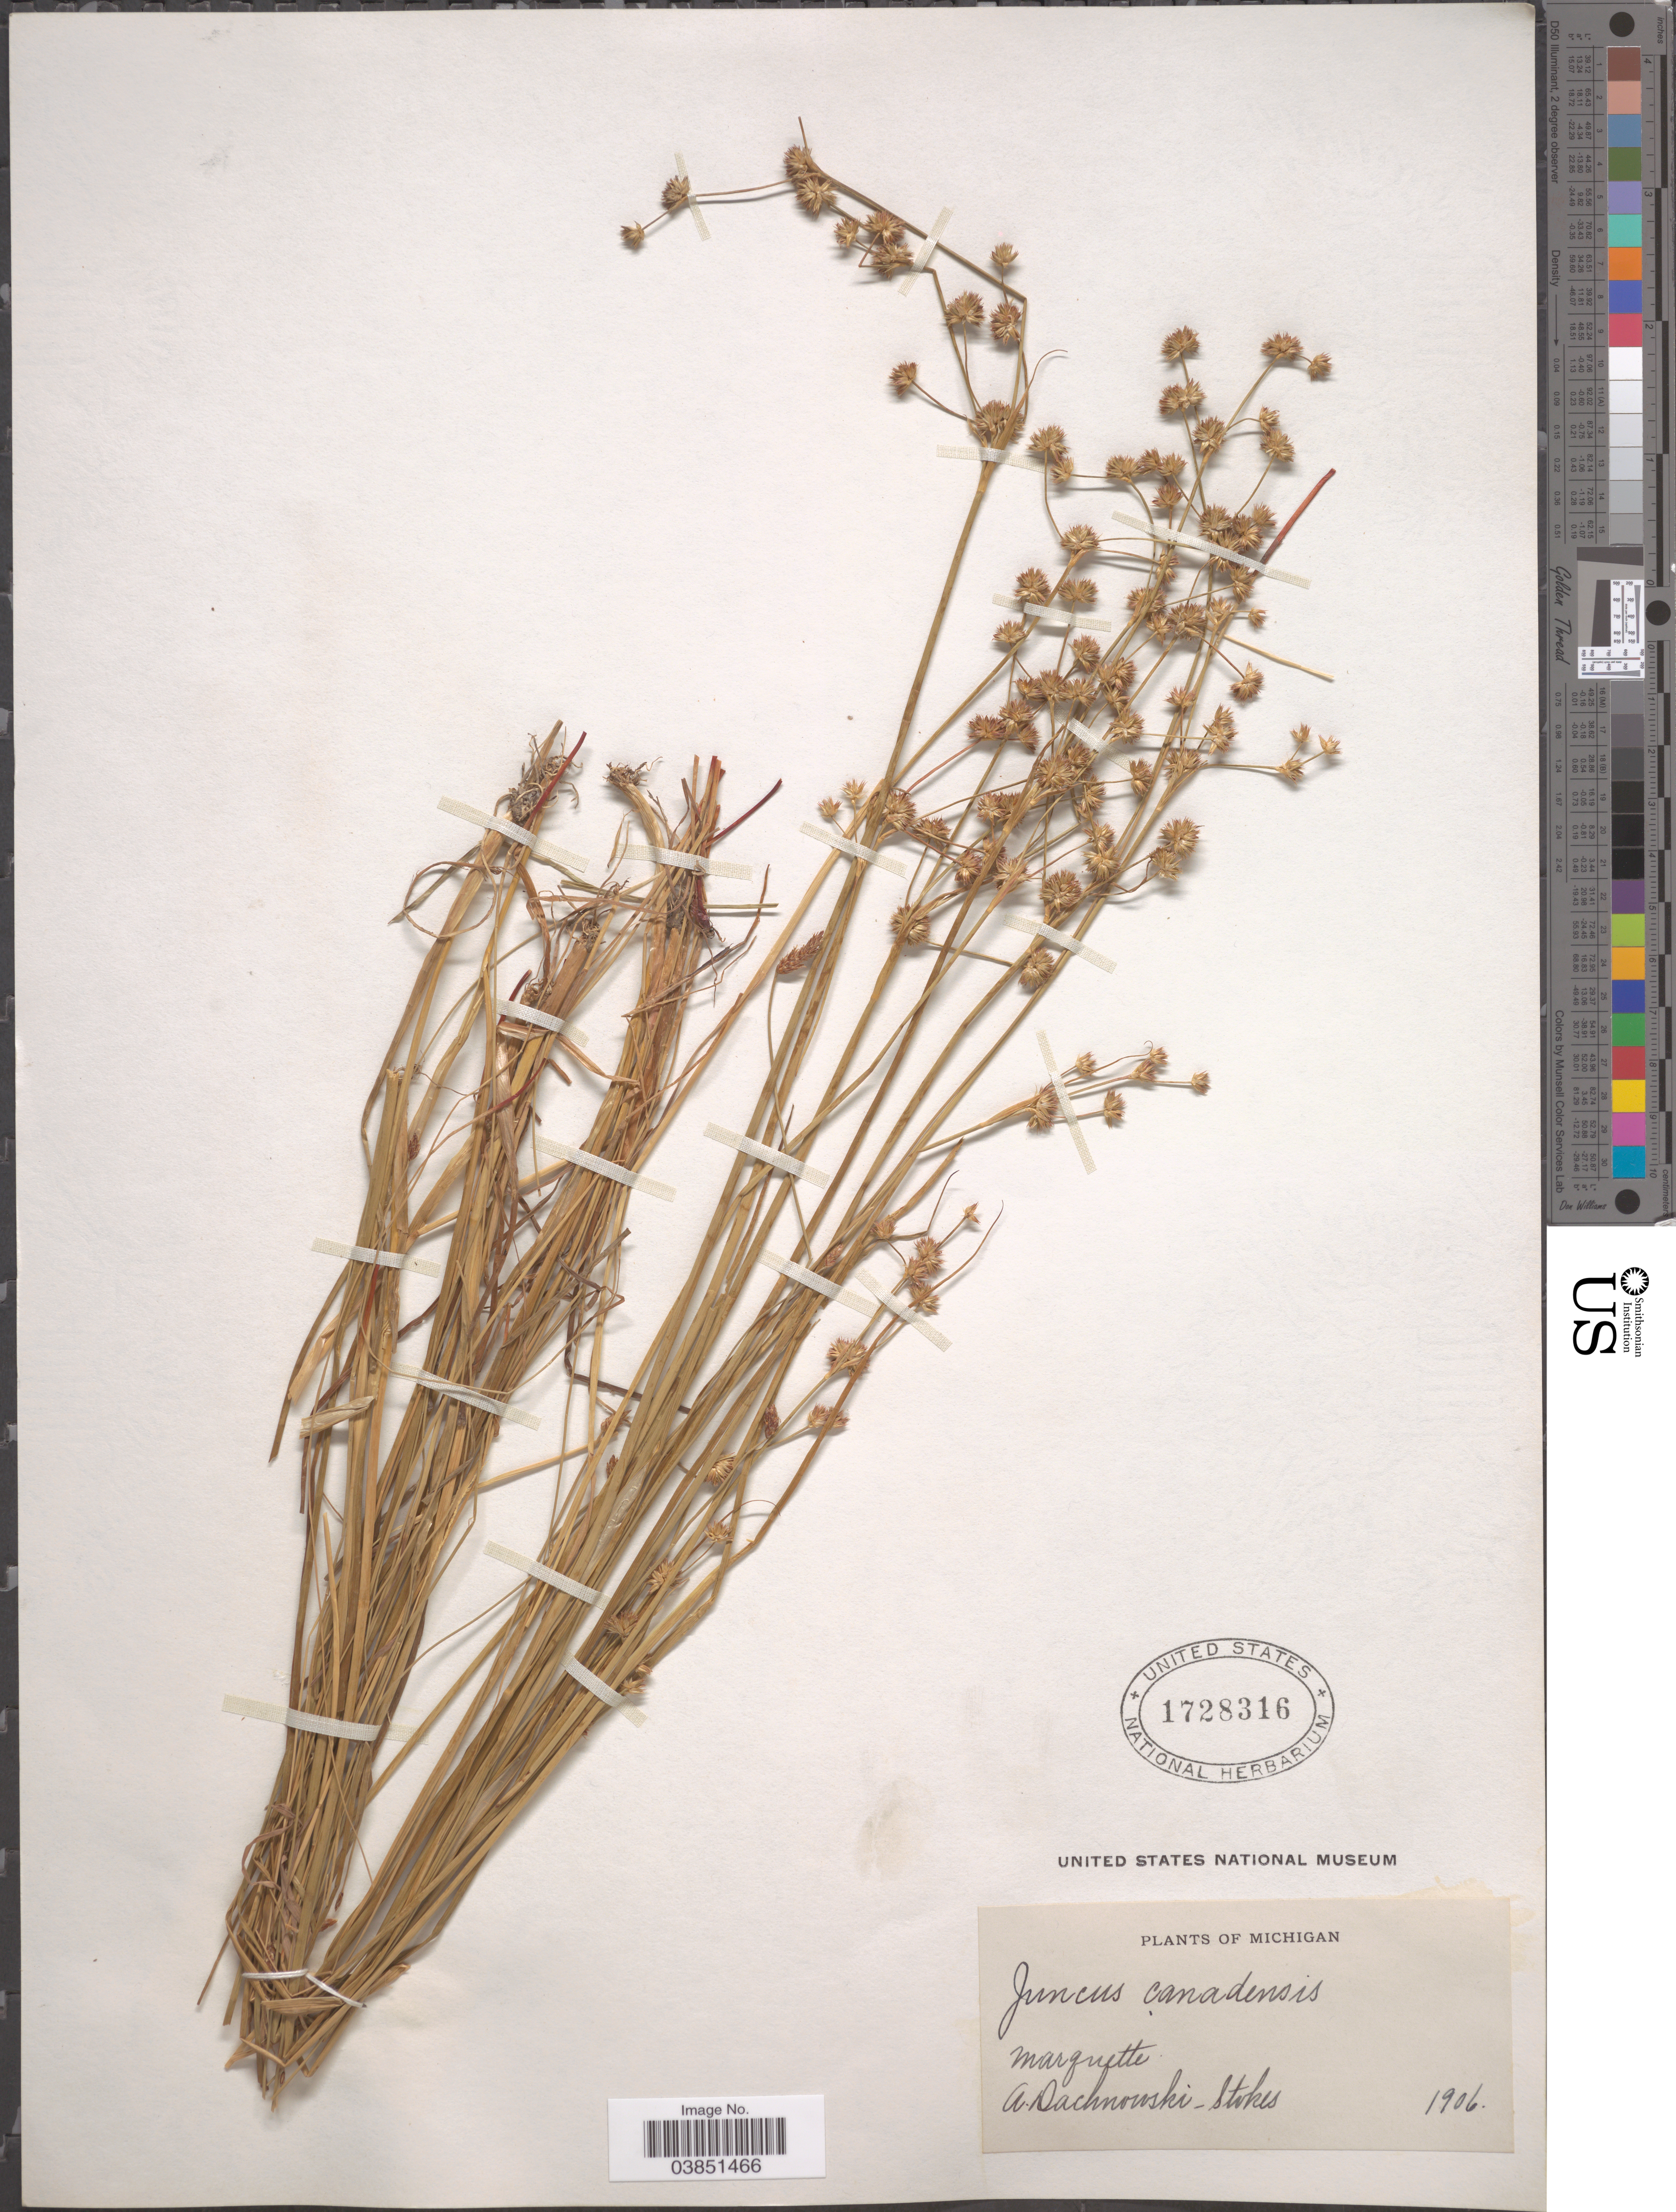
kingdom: Plantae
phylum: Tracheophyta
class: Liliopsida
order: Poales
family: Juncaceae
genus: Juncus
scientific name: Juncus canadensis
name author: J. Gay ex Laharpe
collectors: A. P. Dachnowski-Stokes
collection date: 1906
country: United States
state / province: Michigan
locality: Marquette.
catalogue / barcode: US 1728316